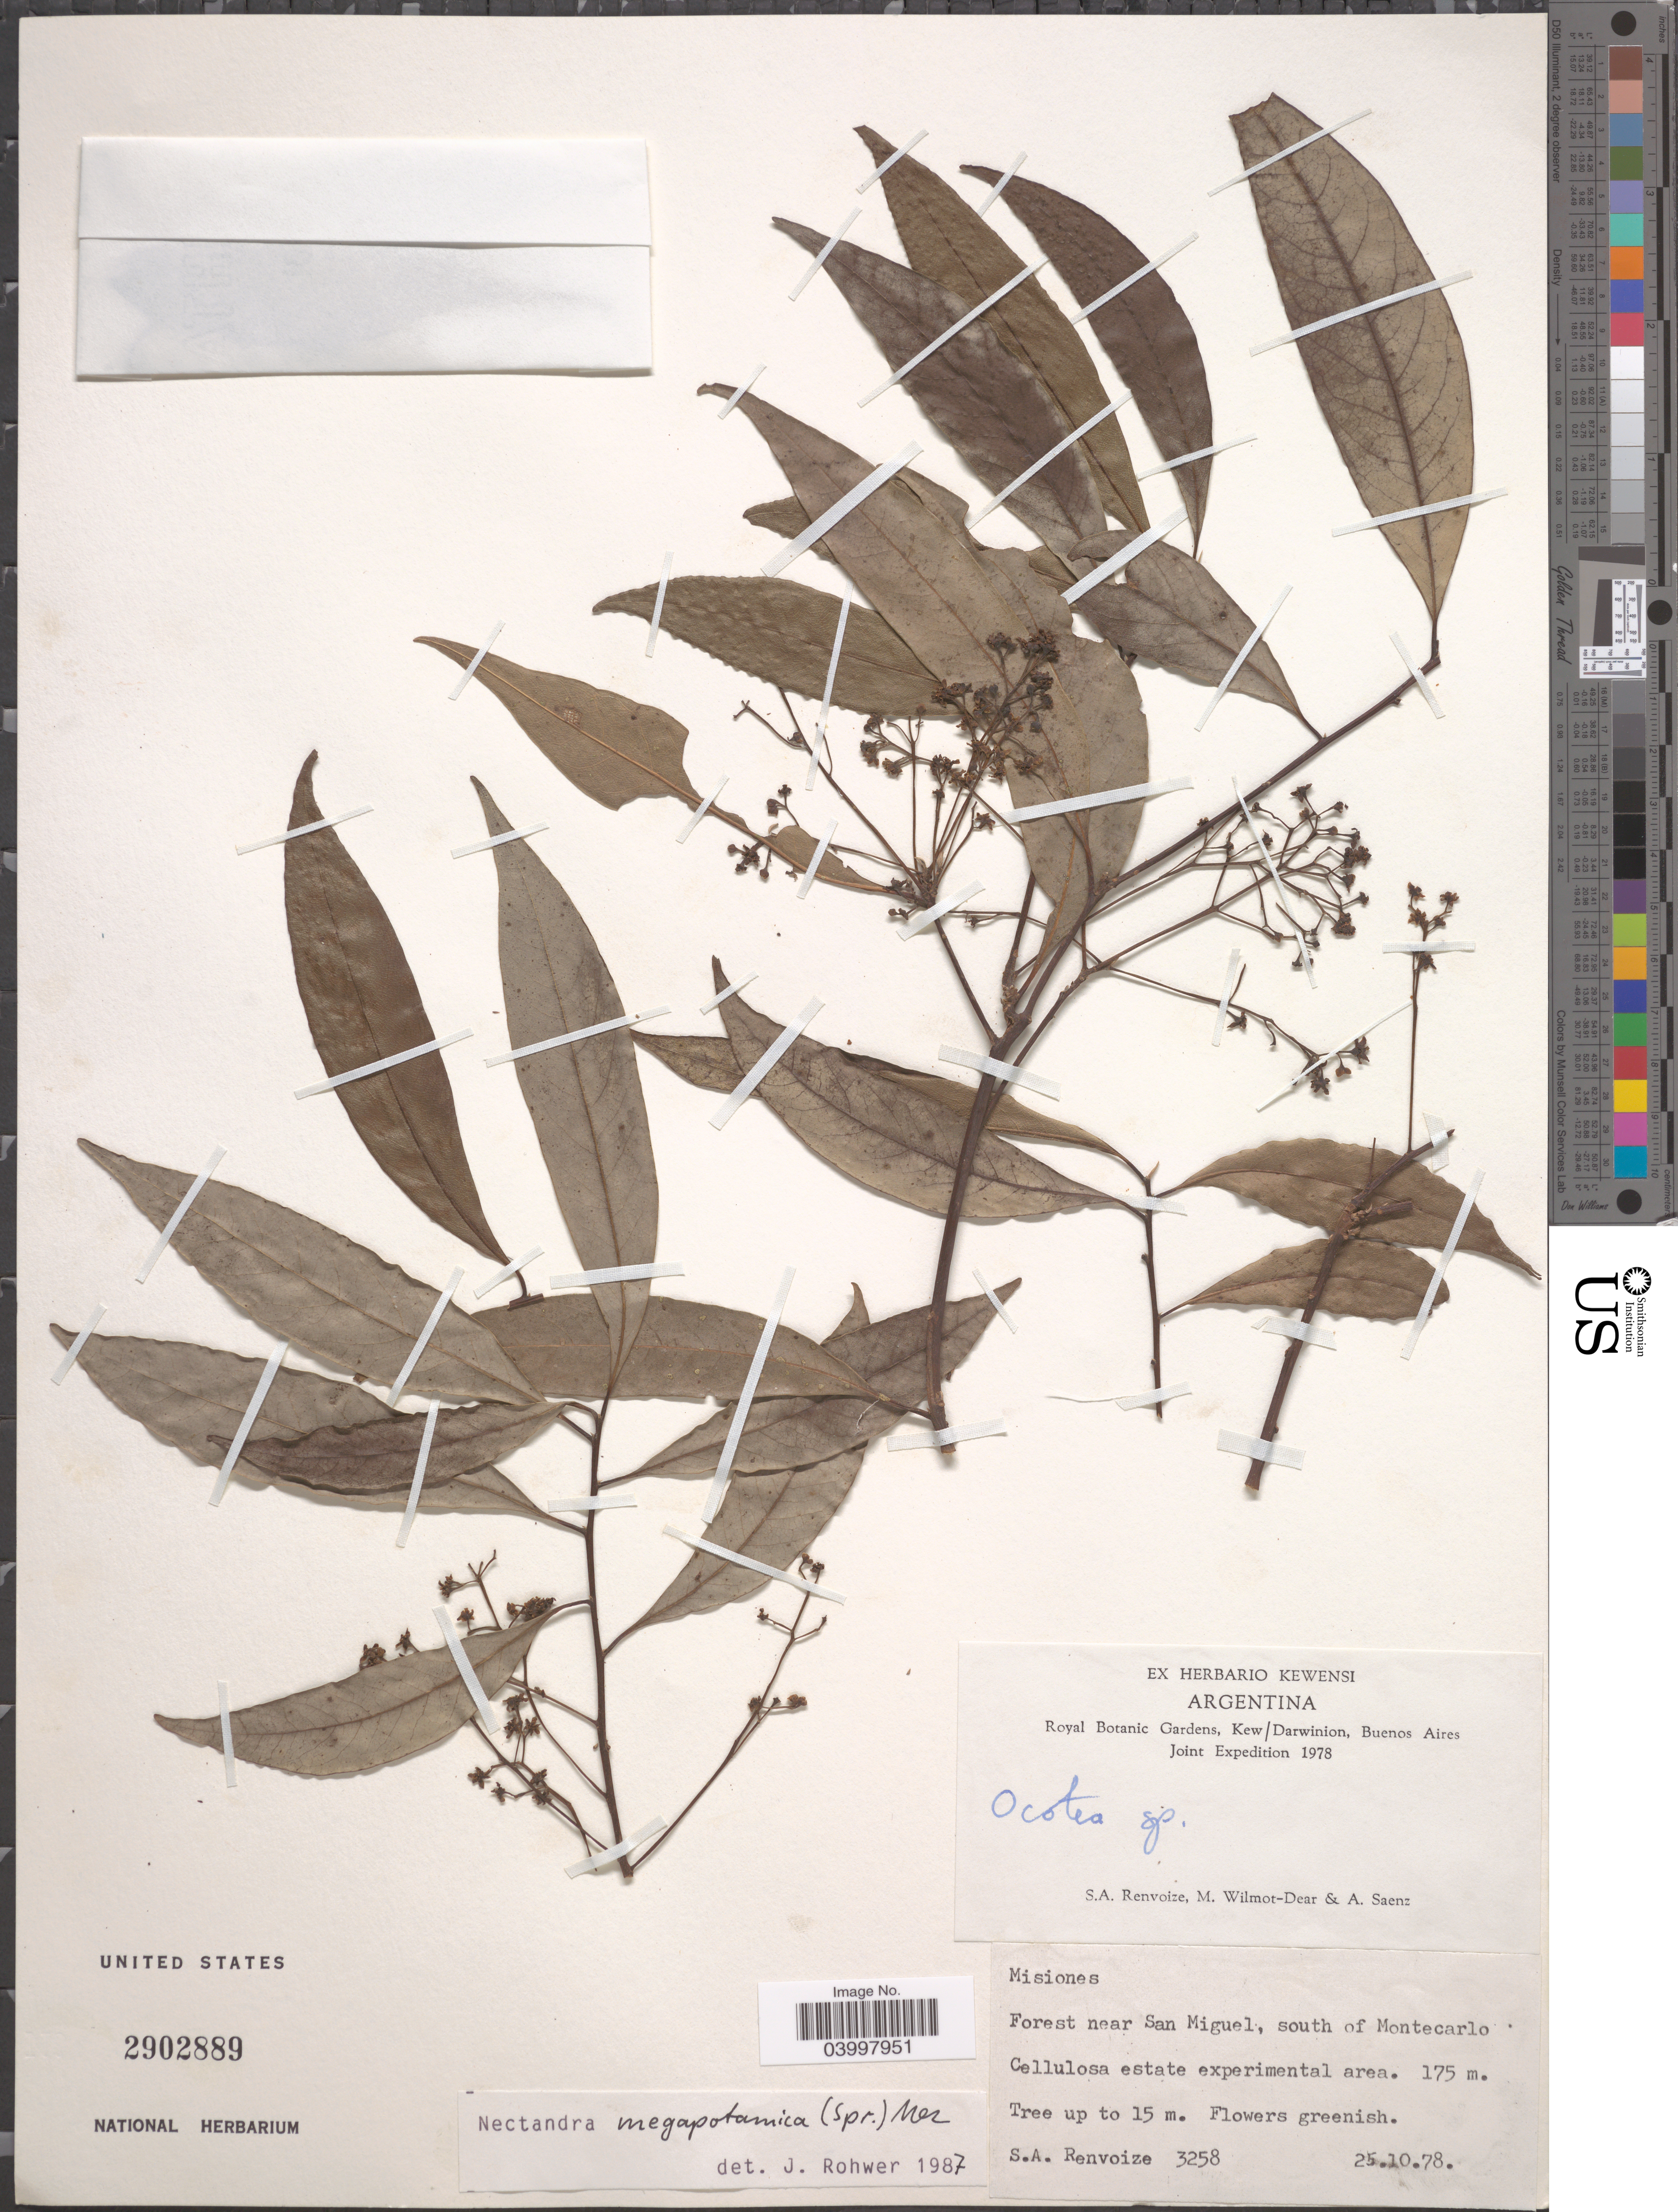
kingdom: Plantae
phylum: Tracheophyta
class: Magnoliopsida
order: Laurales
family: Lauraceae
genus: Nectandra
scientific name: Nectandra megapotamica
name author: Mez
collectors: S. A. Renvoize, M. Wilmot-Dear & A. Saenz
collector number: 3258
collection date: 1978-10-25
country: Argentina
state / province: Misiones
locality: Royal Botanic Gardens, Kew/Darwinion, Buenos Aires Joint [unsure placement] Forest near San Miguel, south of Montecarlo. Cellulosa estate experimental area.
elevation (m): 175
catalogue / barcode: US 2902889